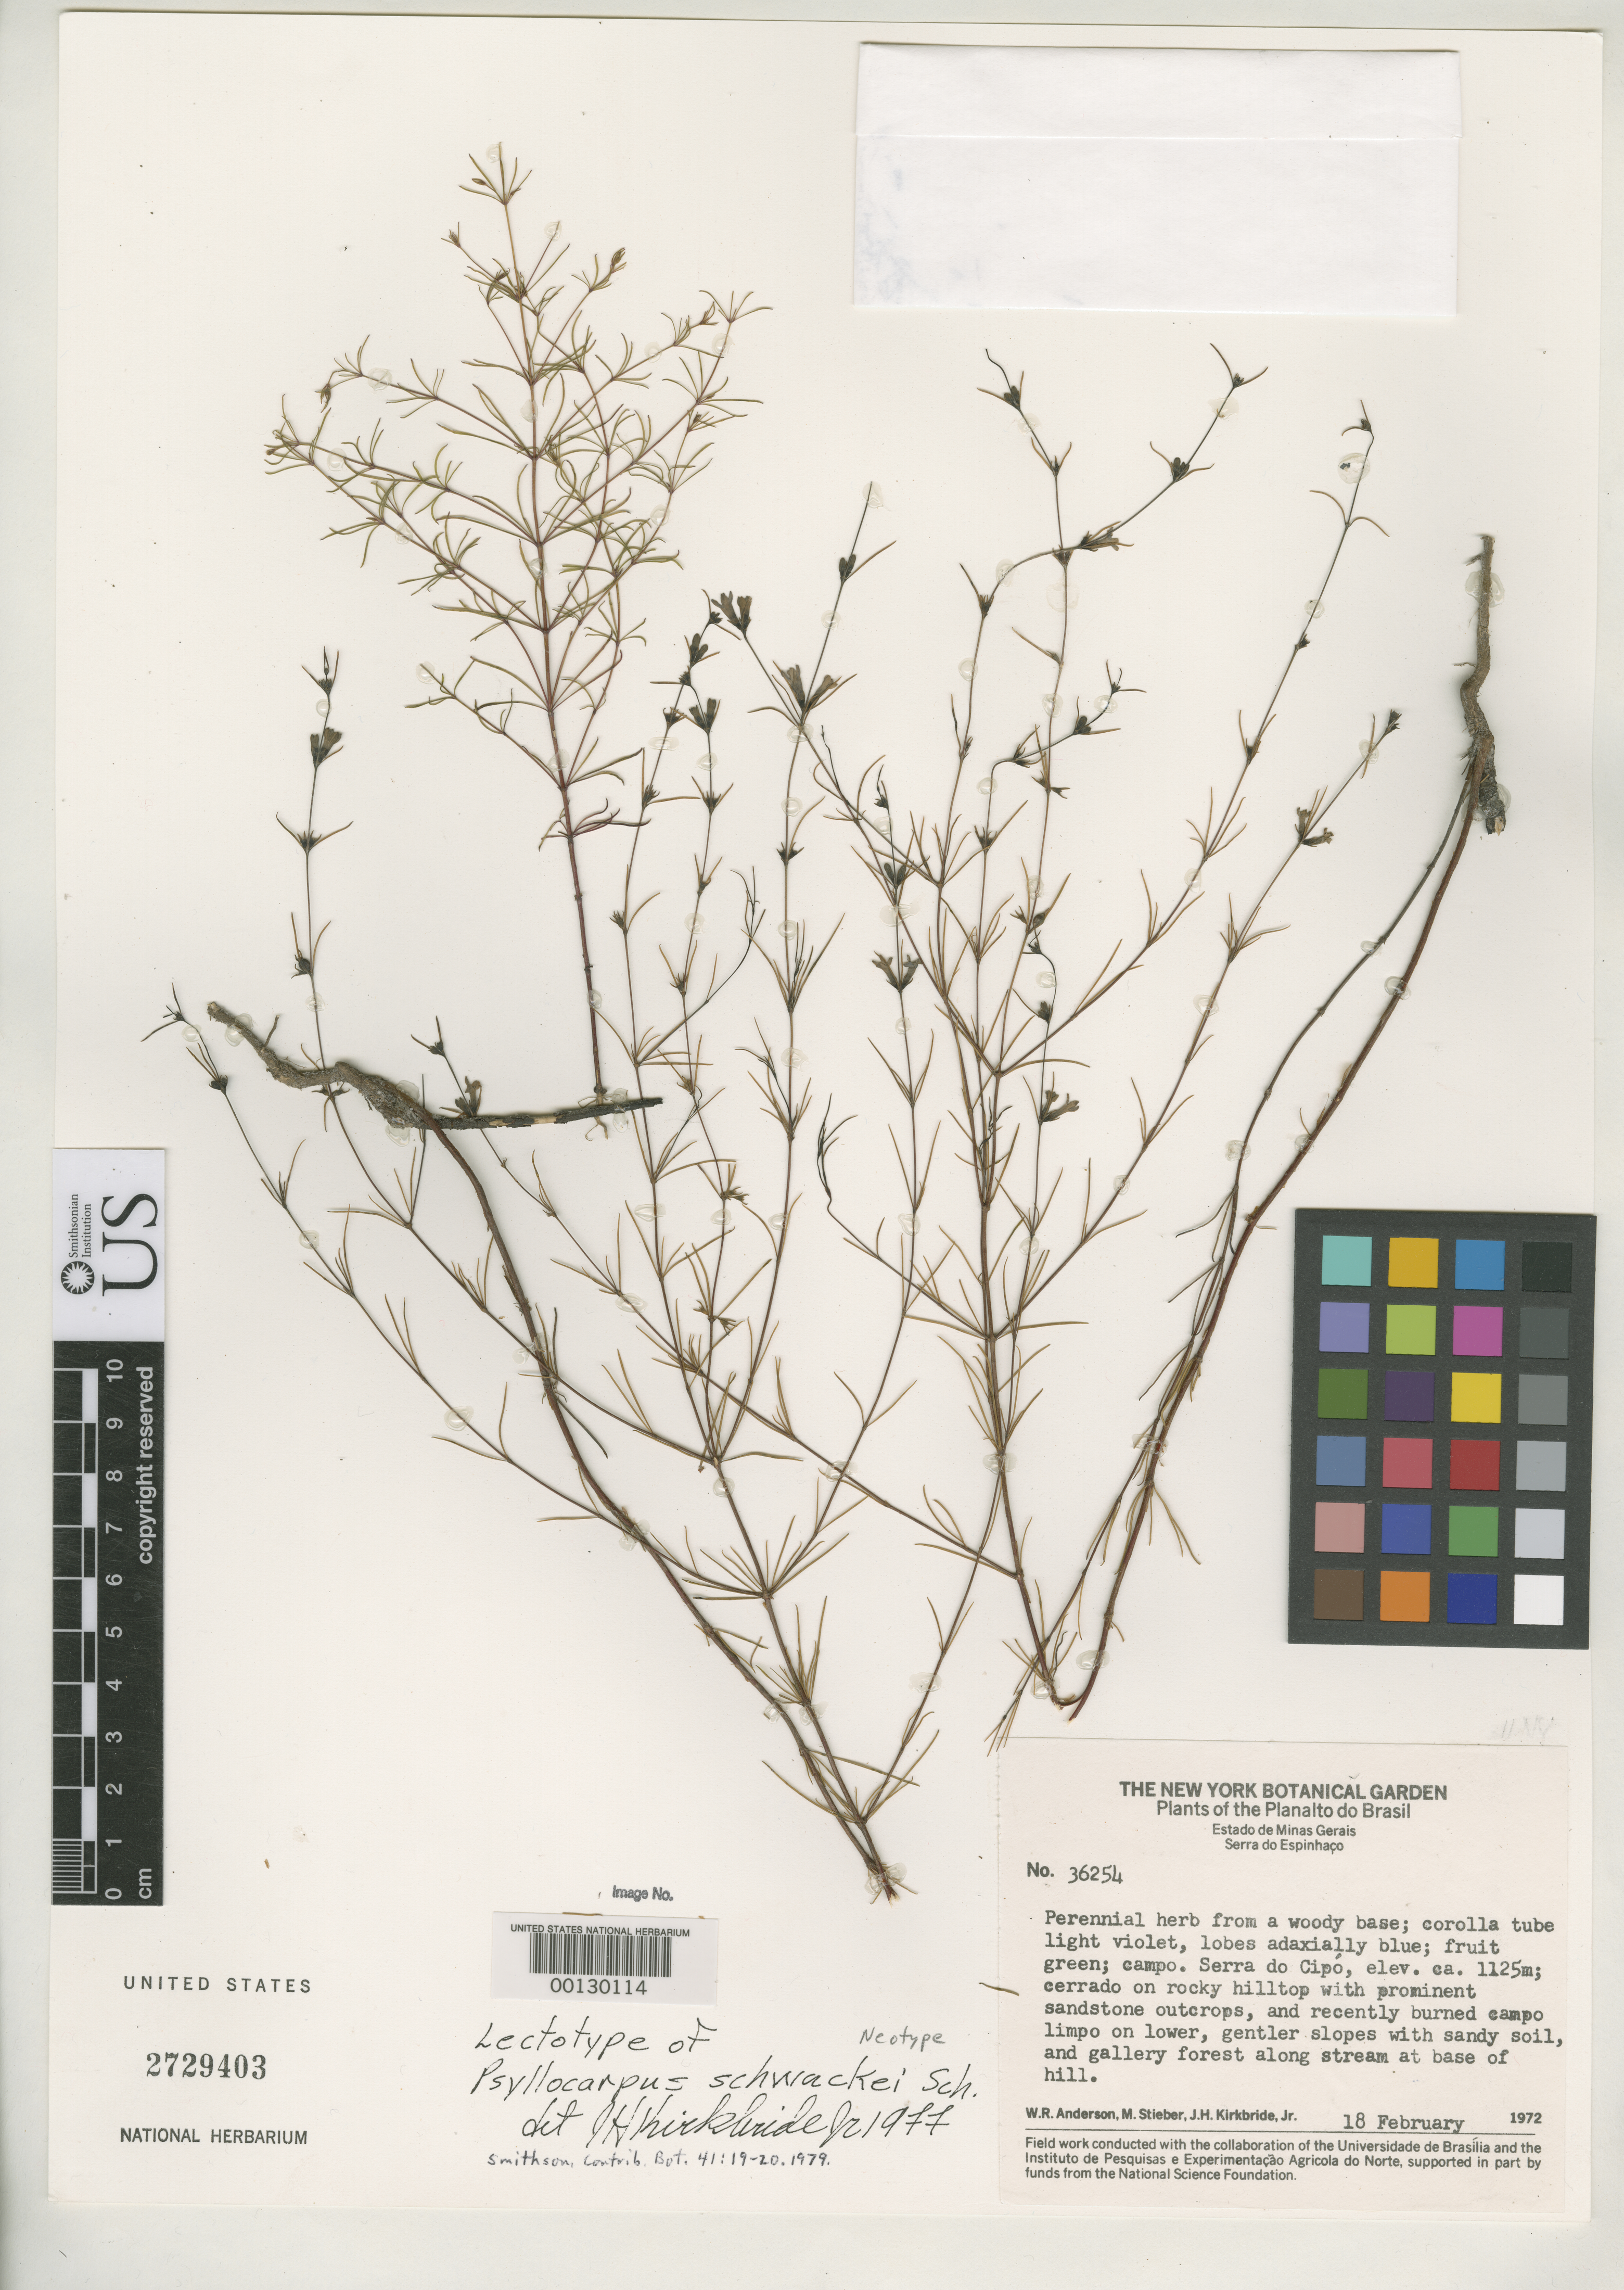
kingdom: Plantae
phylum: Tracheophyta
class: Magnoliopsida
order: Gentianales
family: Rubiaceae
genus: Psyllocarpus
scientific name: Psyllocarpus schwackei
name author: K. Schum.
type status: Neotype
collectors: W. R. Anderson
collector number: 36254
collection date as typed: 18 Feb 1972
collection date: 1972-02-18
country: Brazil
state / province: Minas Gerais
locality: Serra do Cipo.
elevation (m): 1125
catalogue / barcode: US 2729403